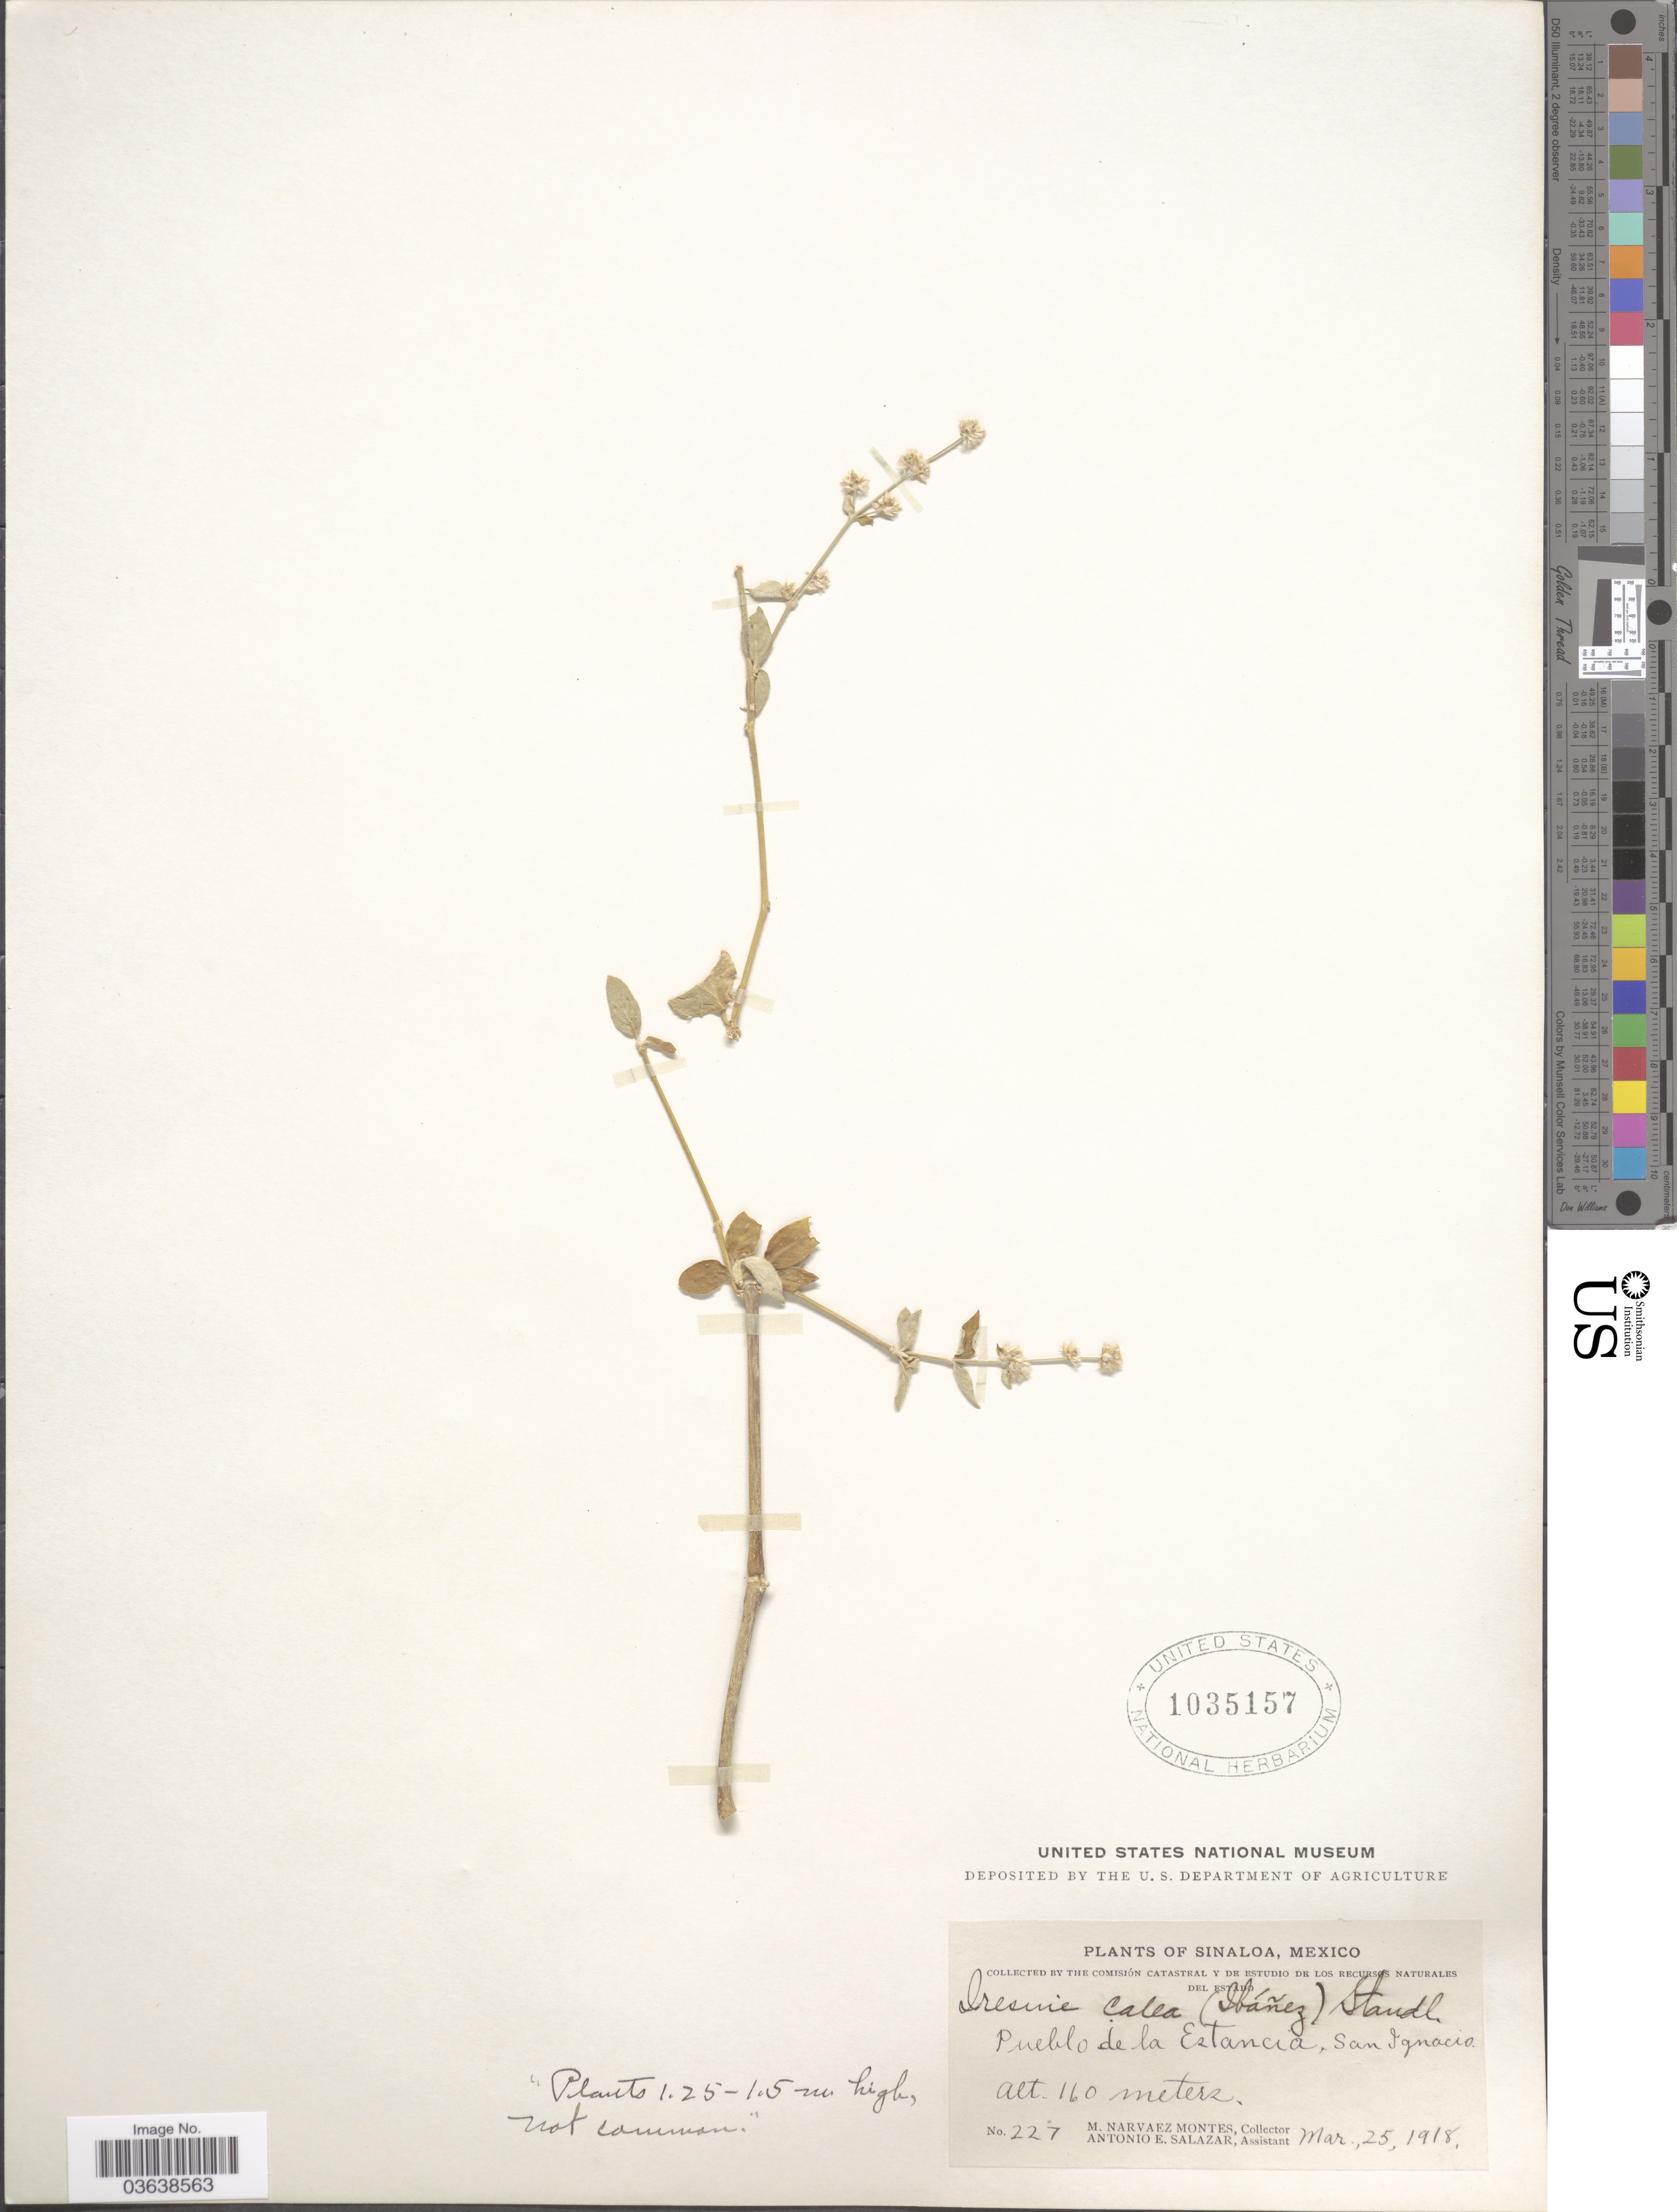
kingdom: Plantae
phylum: Tracheophyta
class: Magnoliopsida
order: Caryophyllales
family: Amaranthaceae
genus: Iresine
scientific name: Iresine calea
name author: (Ibáñez) Standl.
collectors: M. Narvaez-Montes & A. E. Salazar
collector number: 227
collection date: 1918-03-25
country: Mexico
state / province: Sinaloa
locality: Pueblo de la Estancia, San Ignacio.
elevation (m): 160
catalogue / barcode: US 1035157